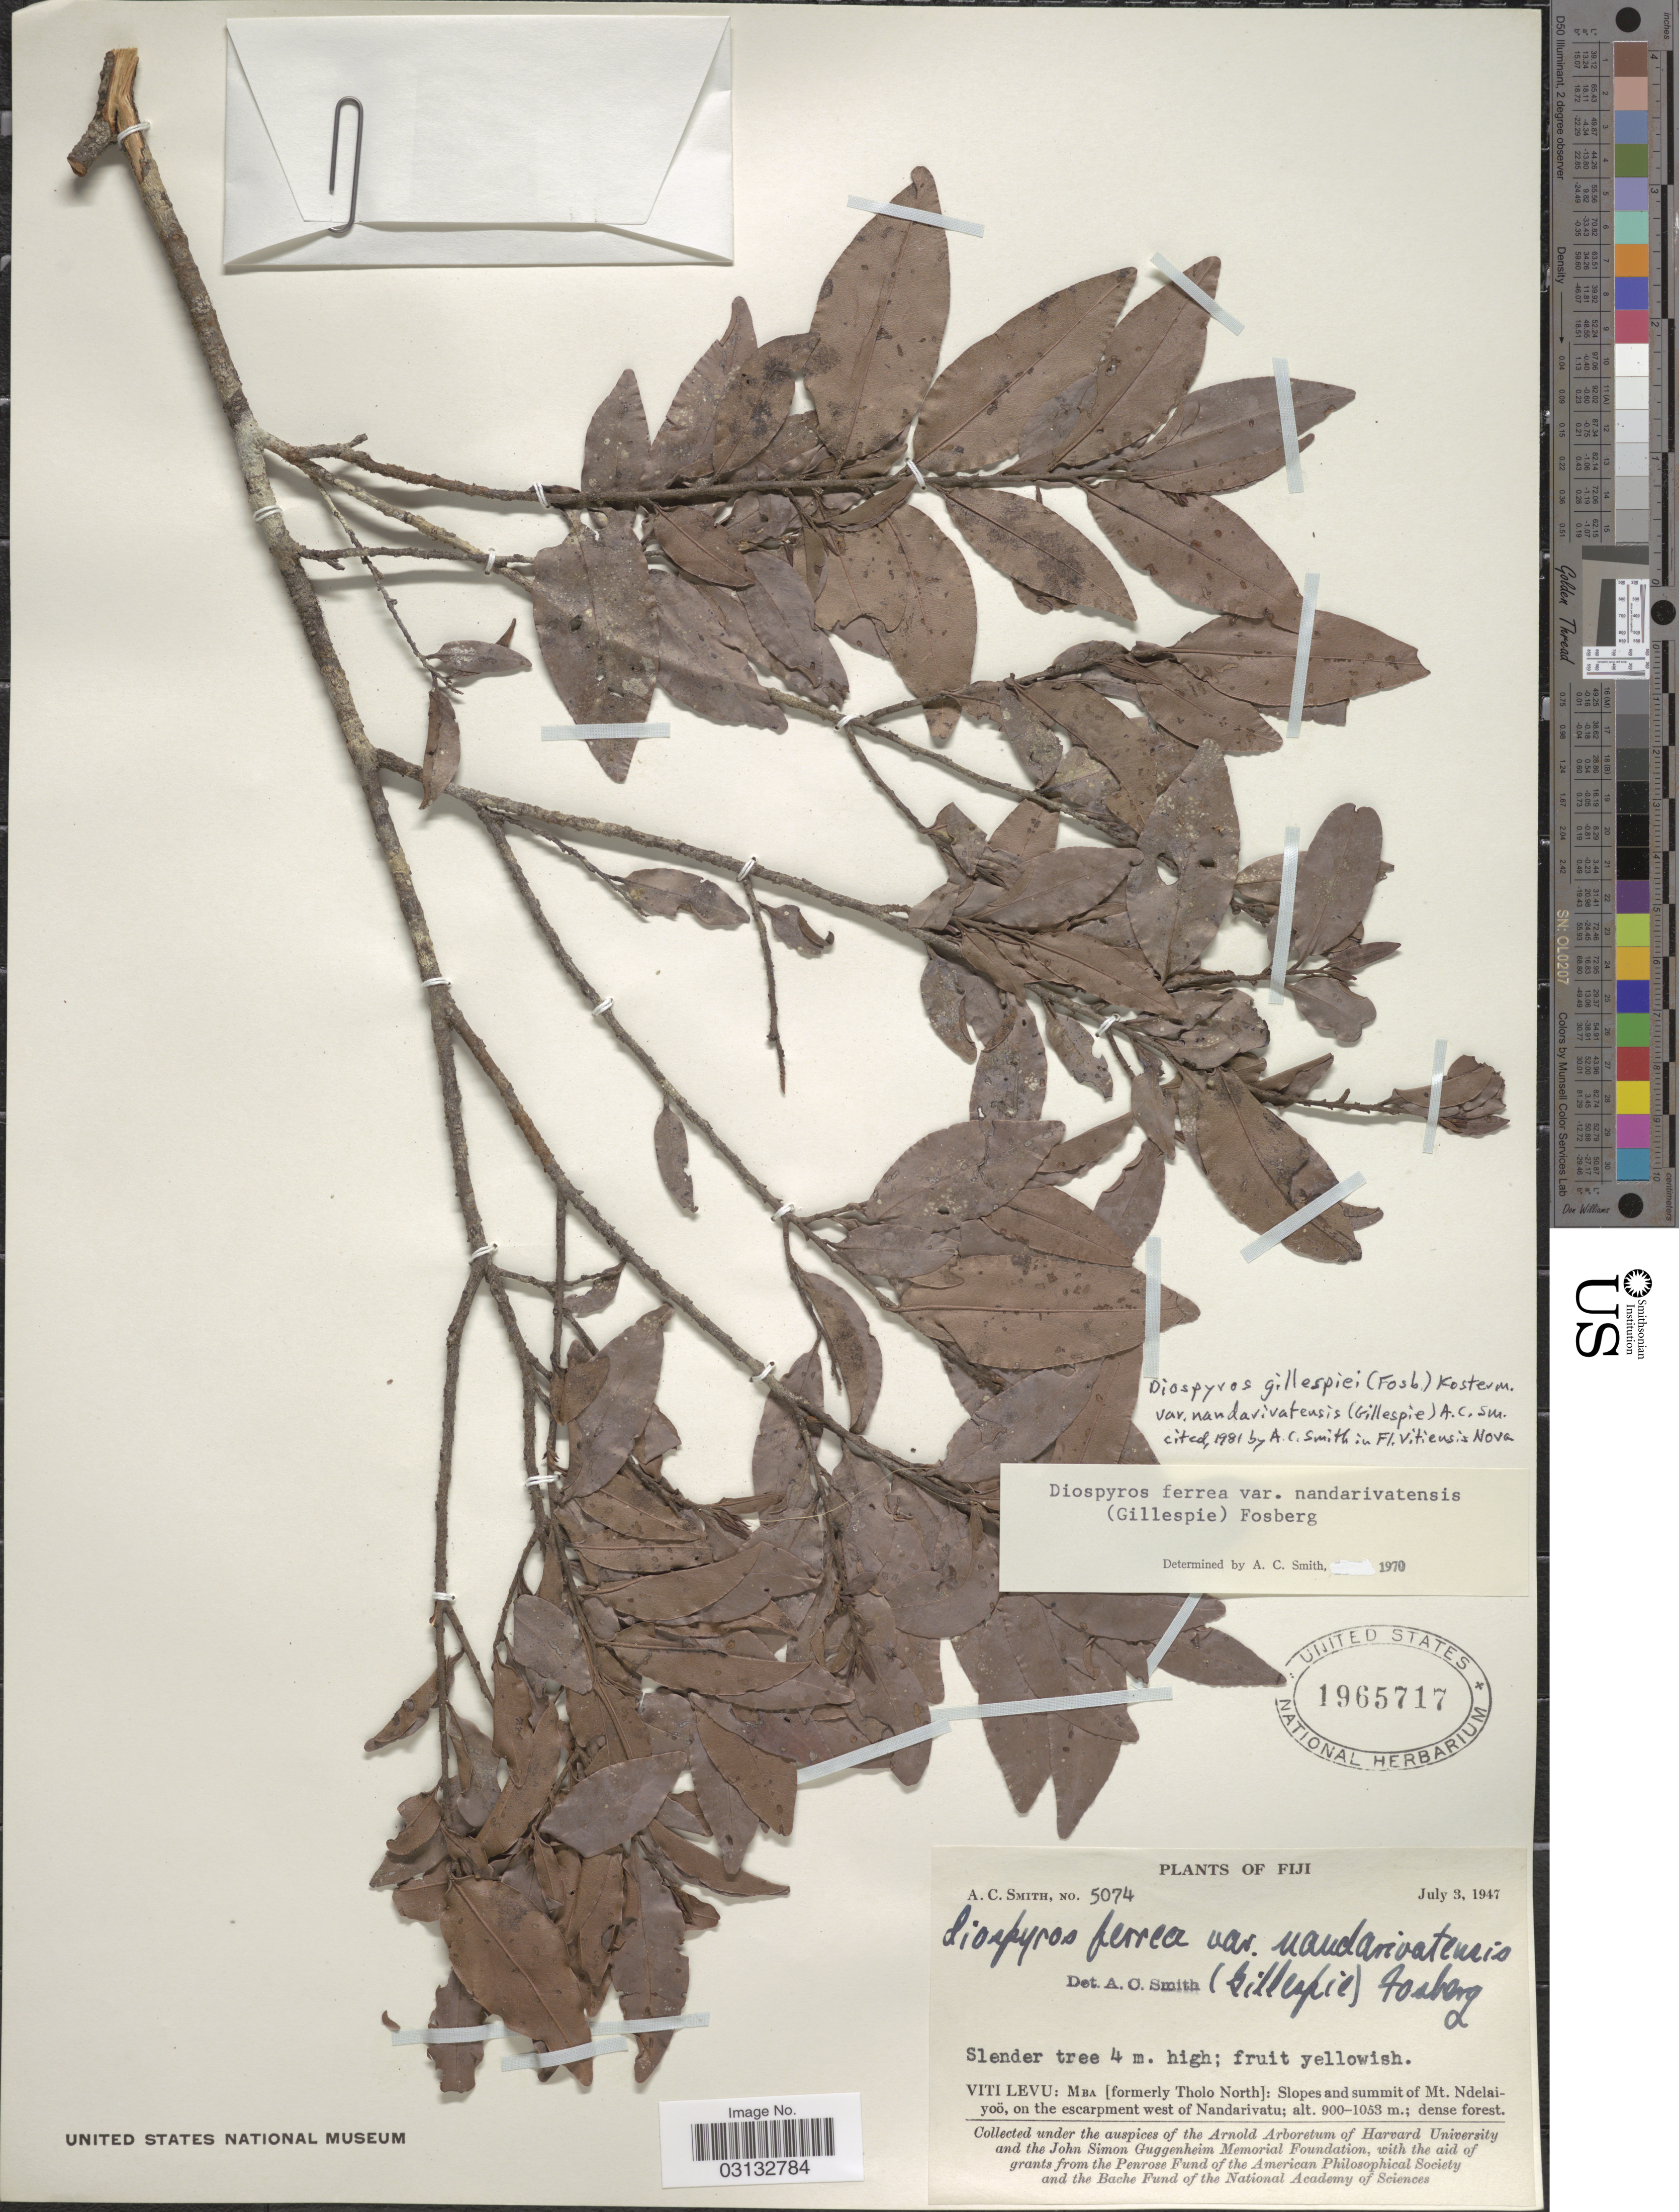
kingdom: Plantae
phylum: Tracheophyta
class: Magnoliopsida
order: Ericales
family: Ebenaceae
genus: Diospyros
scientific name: Diospyros gillespiei var. nandarivatensis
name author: (A.C. Sm.) Gillespie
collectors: A. C. Smith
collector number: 5074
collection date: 1947-07-03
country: Fiji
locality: Viti Levu: Mba [formerly Tholo North]: Slopes and summit of Mt. Ndelaiyoö, on the escarpment west of Nandarivatu.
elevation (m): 900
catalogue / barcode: US 1965717